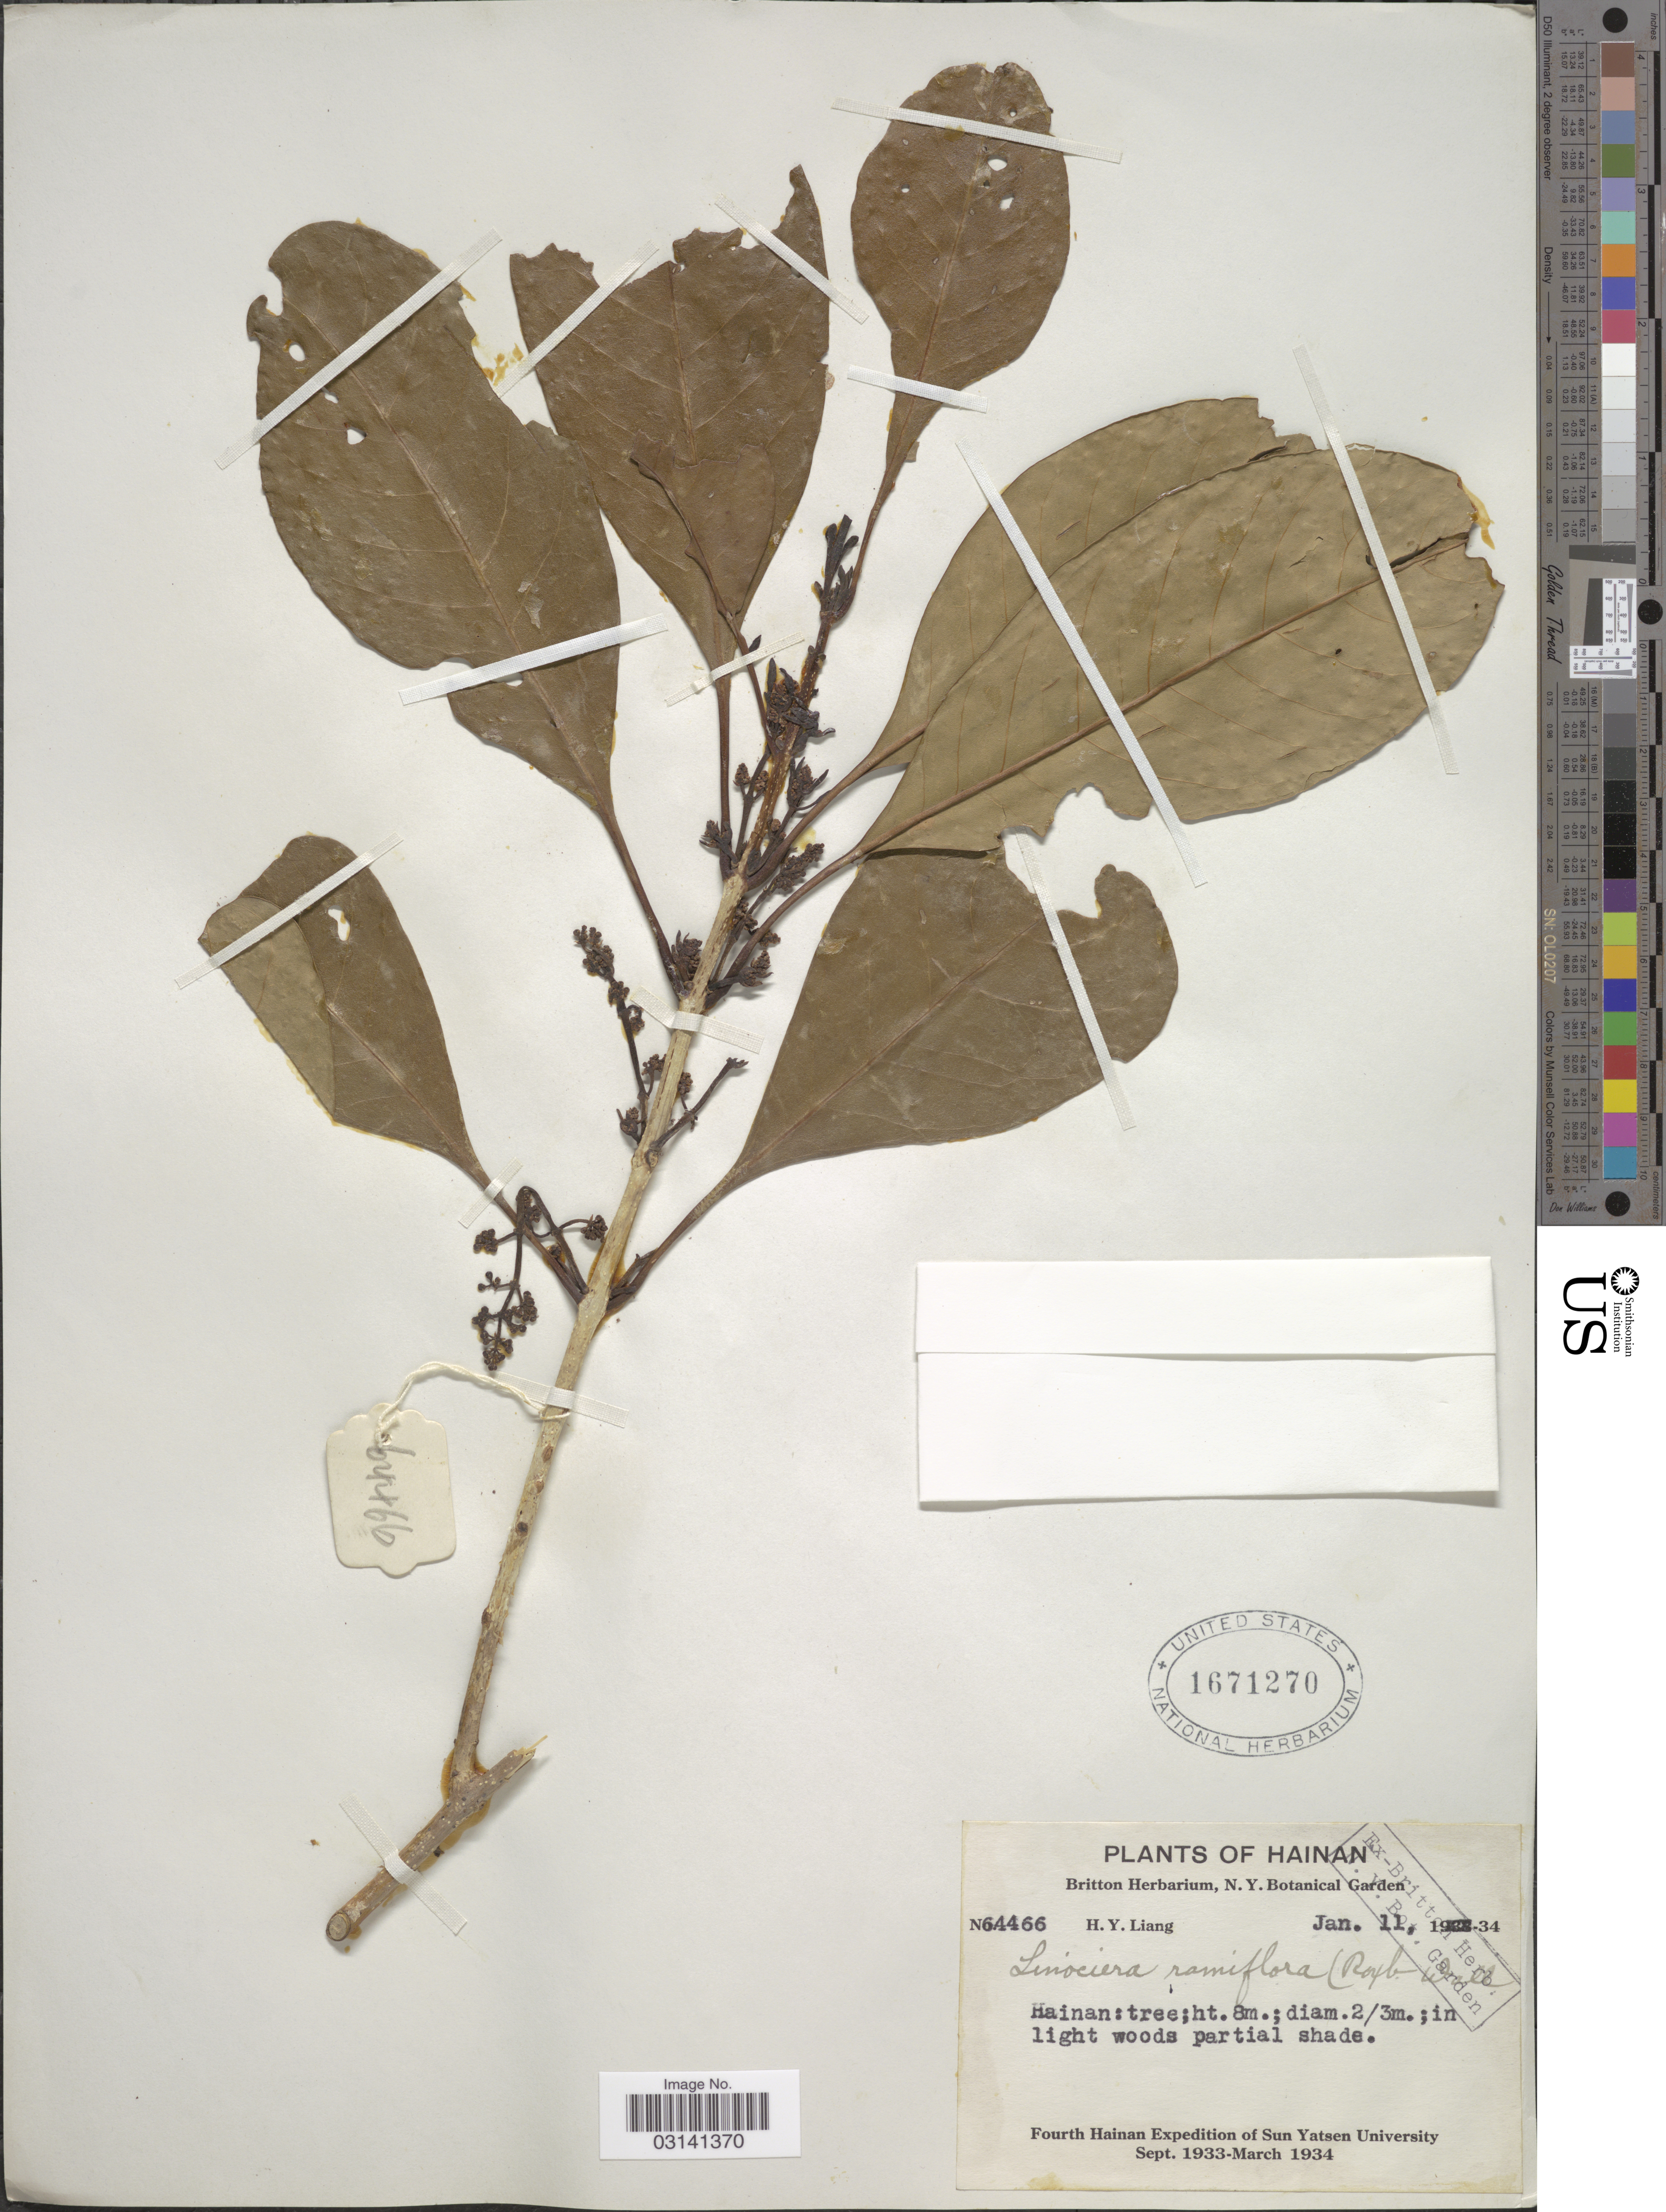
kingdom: Plantae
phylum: Tracheophyta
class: Magnoliopsida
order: Lamiales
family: Oleaceae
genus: Chionanthus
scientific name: Chionanthus ramiflorus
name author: Roxb.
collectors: H. Y. Liang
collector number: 64466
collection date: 1934-01-11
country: China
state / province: Hainan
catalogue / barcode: US 1671270